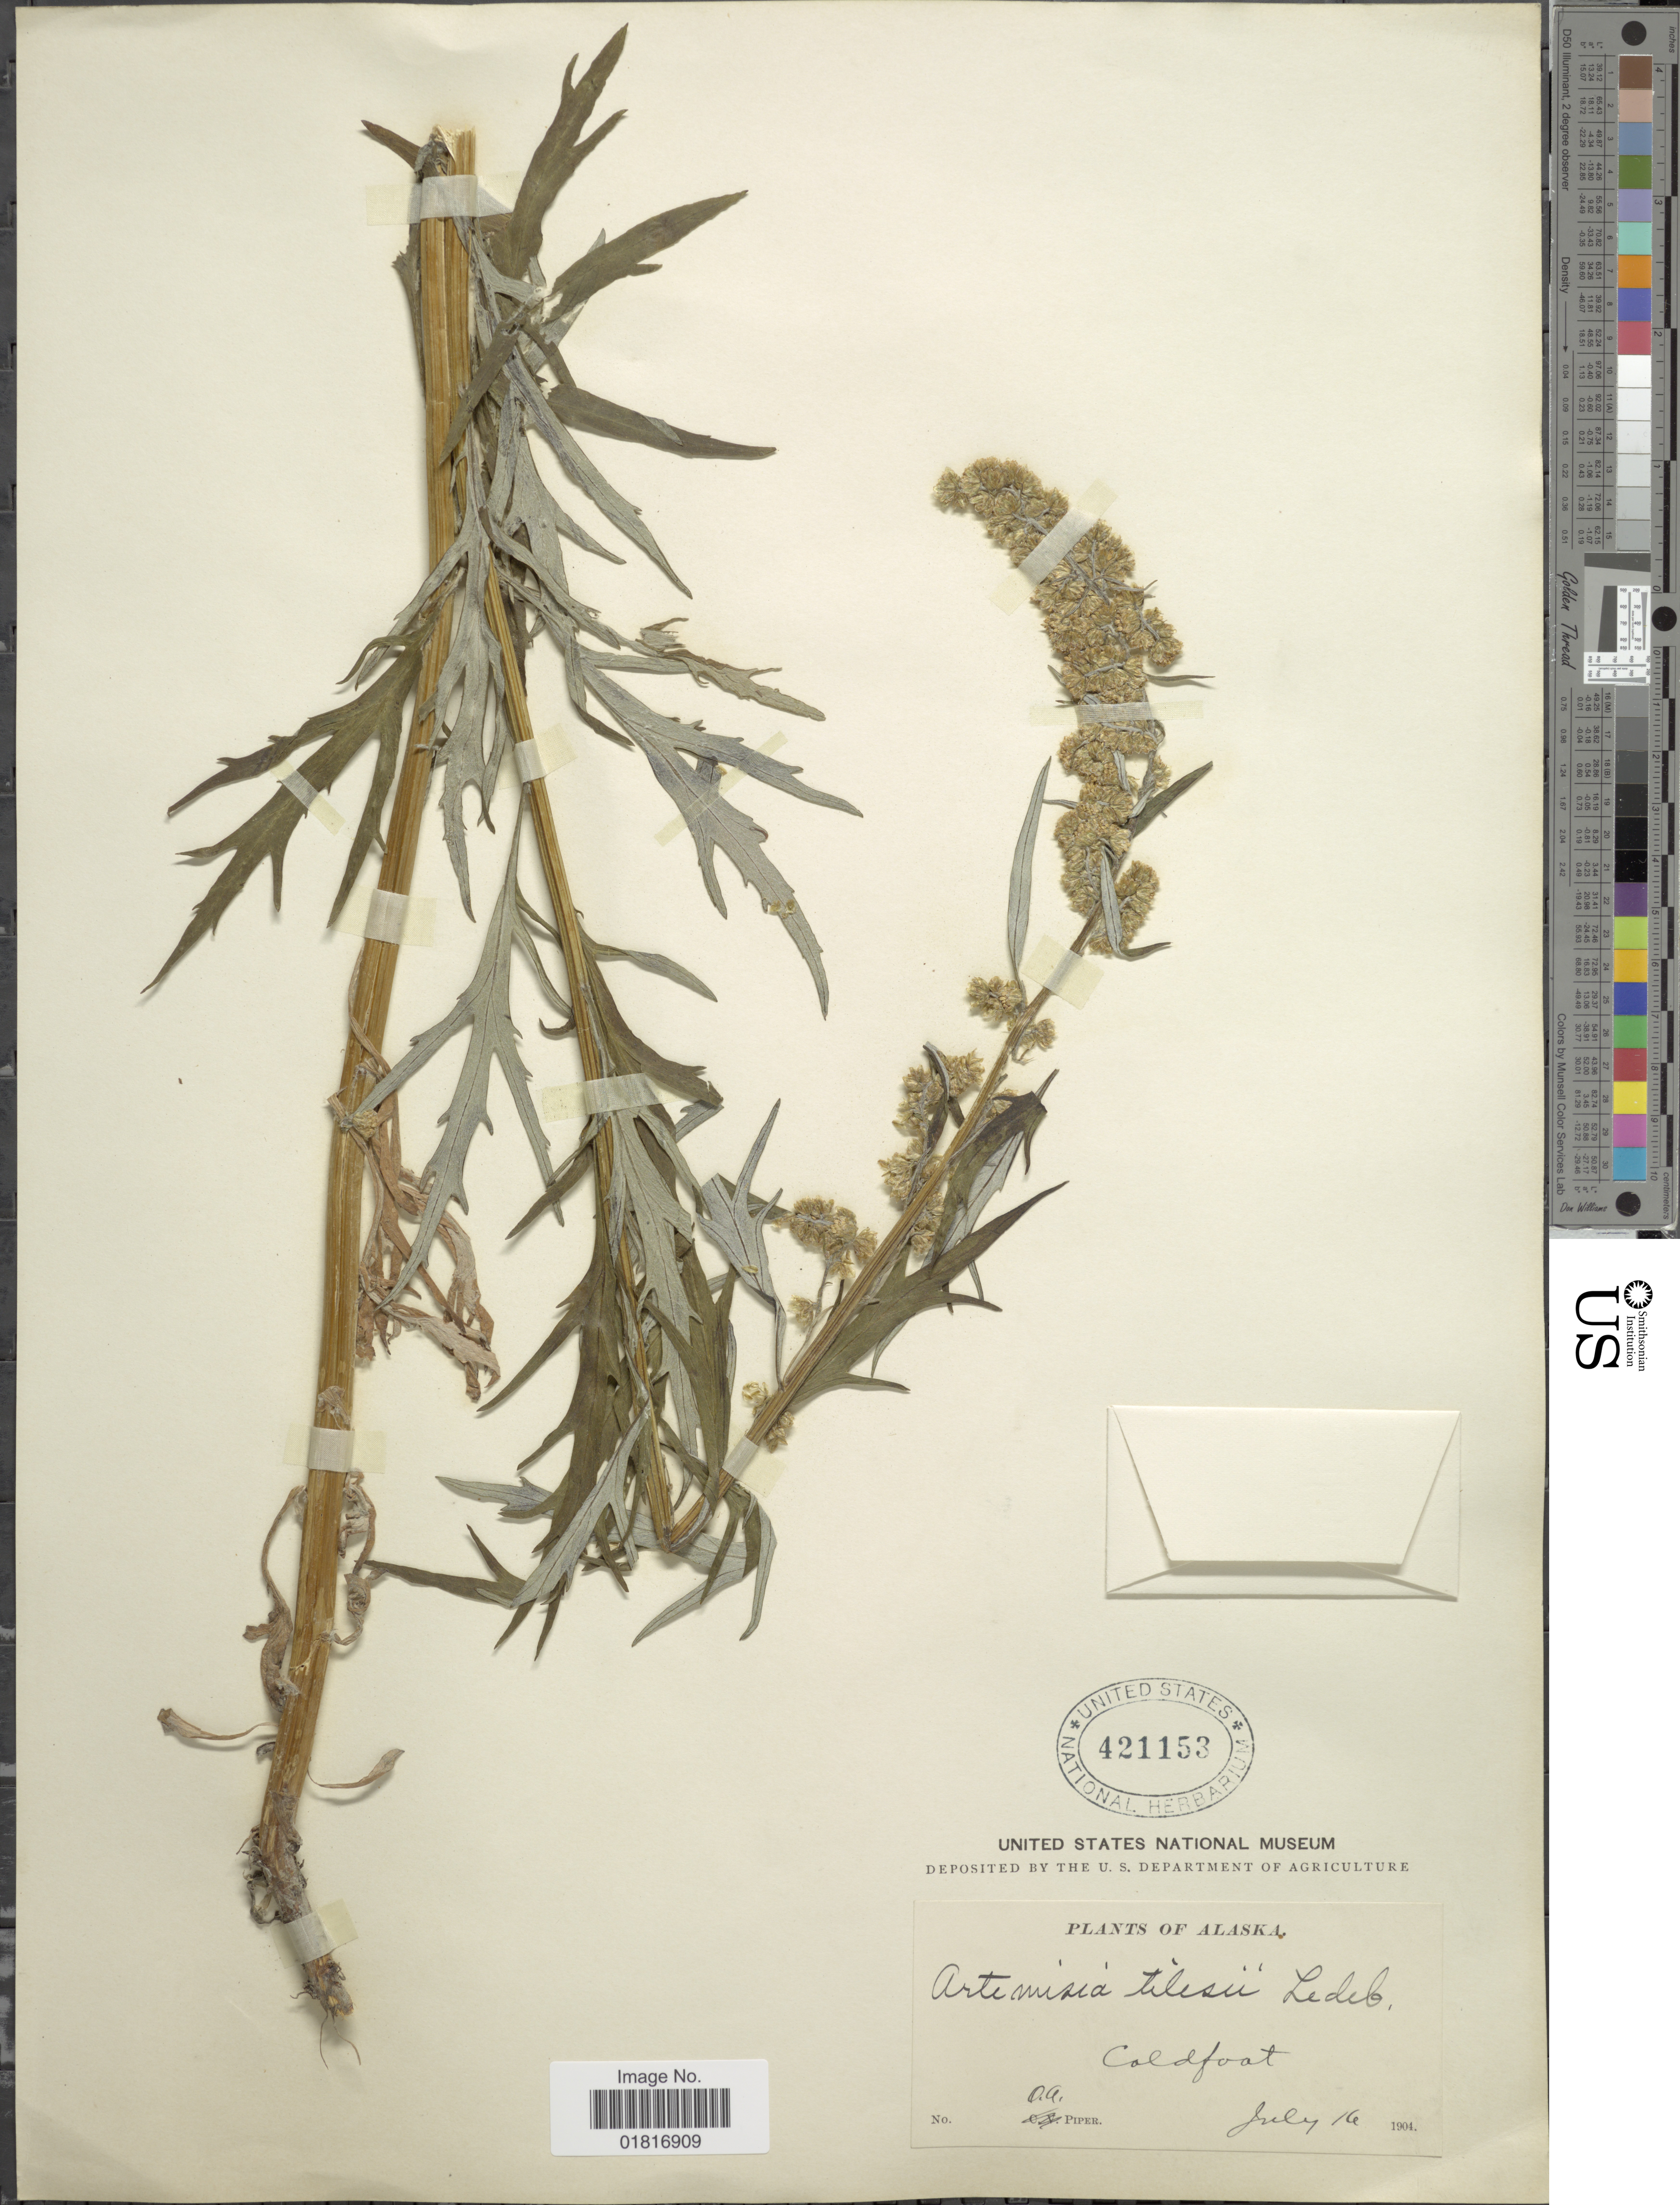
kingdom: Plantae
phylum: Tracheophyta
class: Magnoliopsida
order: Asterales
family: Asteraceae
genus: Artemisia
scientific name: Artemisia tilesii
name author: Ledeb.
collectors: O. Piper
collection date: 1904-07-16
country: United States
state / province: Alaska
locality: Coldfoat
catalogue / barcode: US 421153